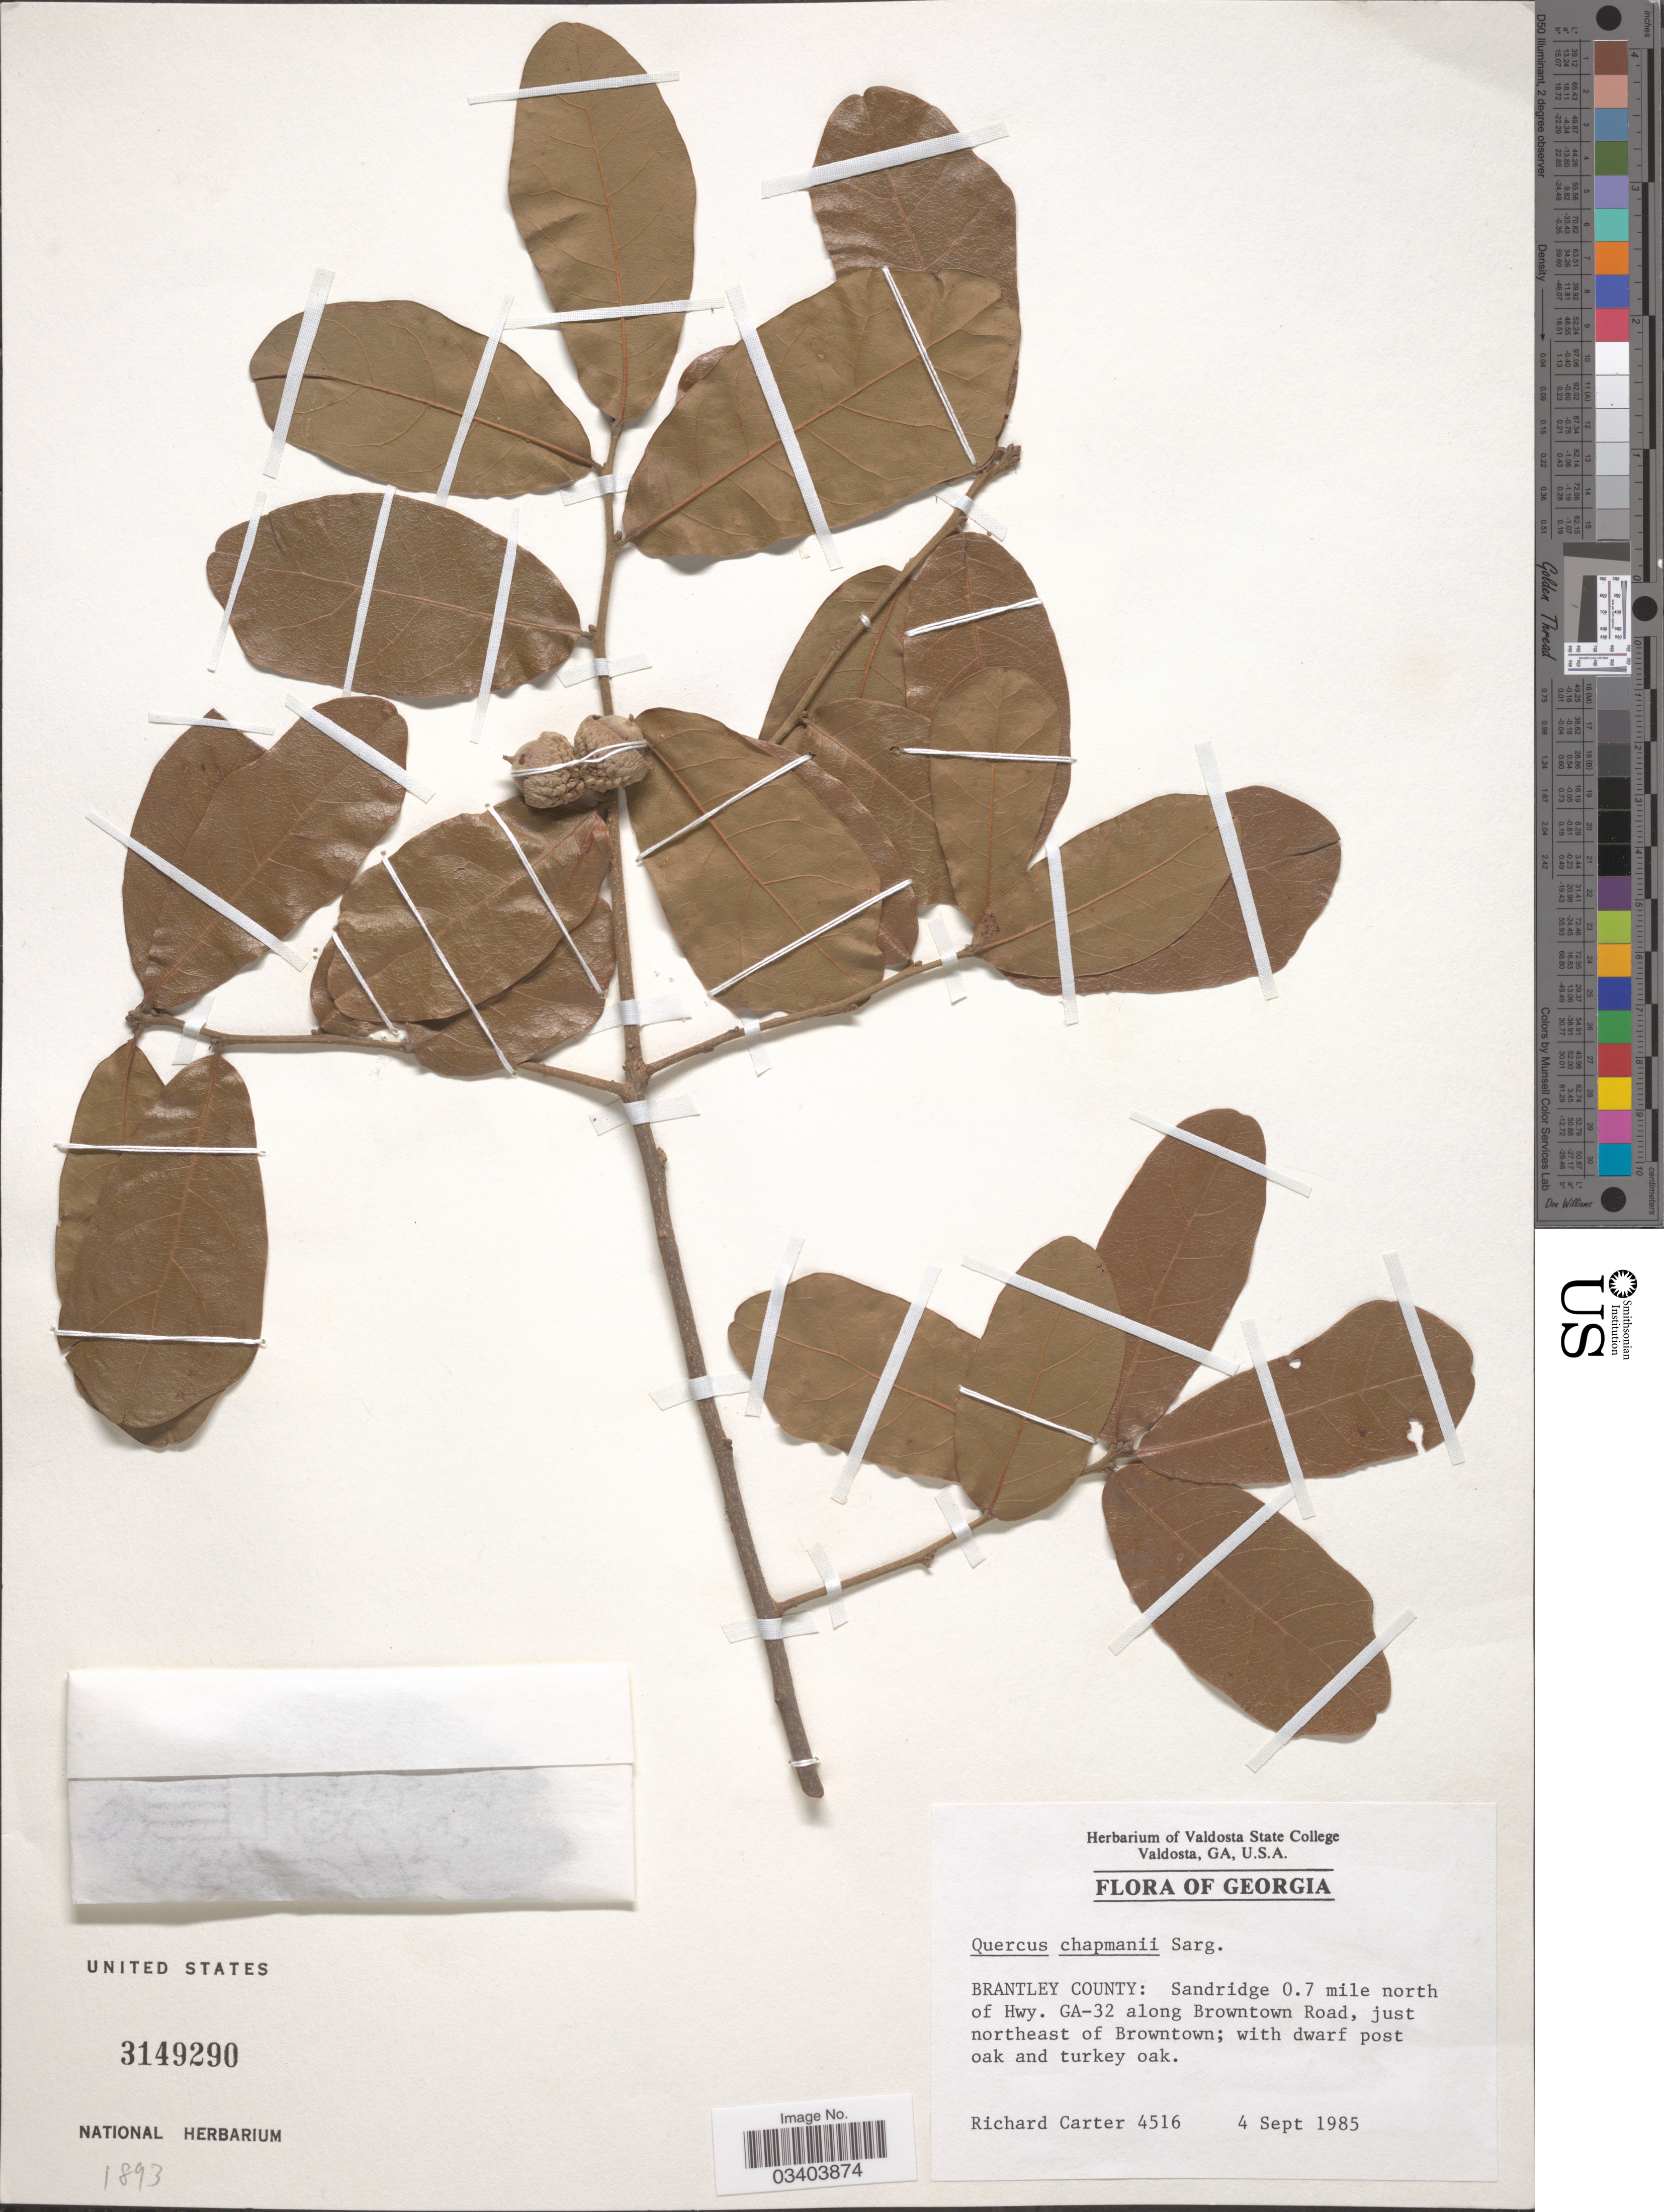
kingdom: Plantae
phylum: Tracheophyta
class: Magnoliopsida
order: Fagales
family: Fagaceae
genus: Quercus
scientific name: Quercus chapmanii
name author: Sarg.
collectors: R. Carter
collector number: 4516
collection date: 1985-09-04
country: United States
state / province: Georgia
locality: Brantley County: Sandridge 0.7 mile north of Hwy. GA-32 along Browntown Road, just northeast of Brownstown.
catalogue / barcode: US 3149290